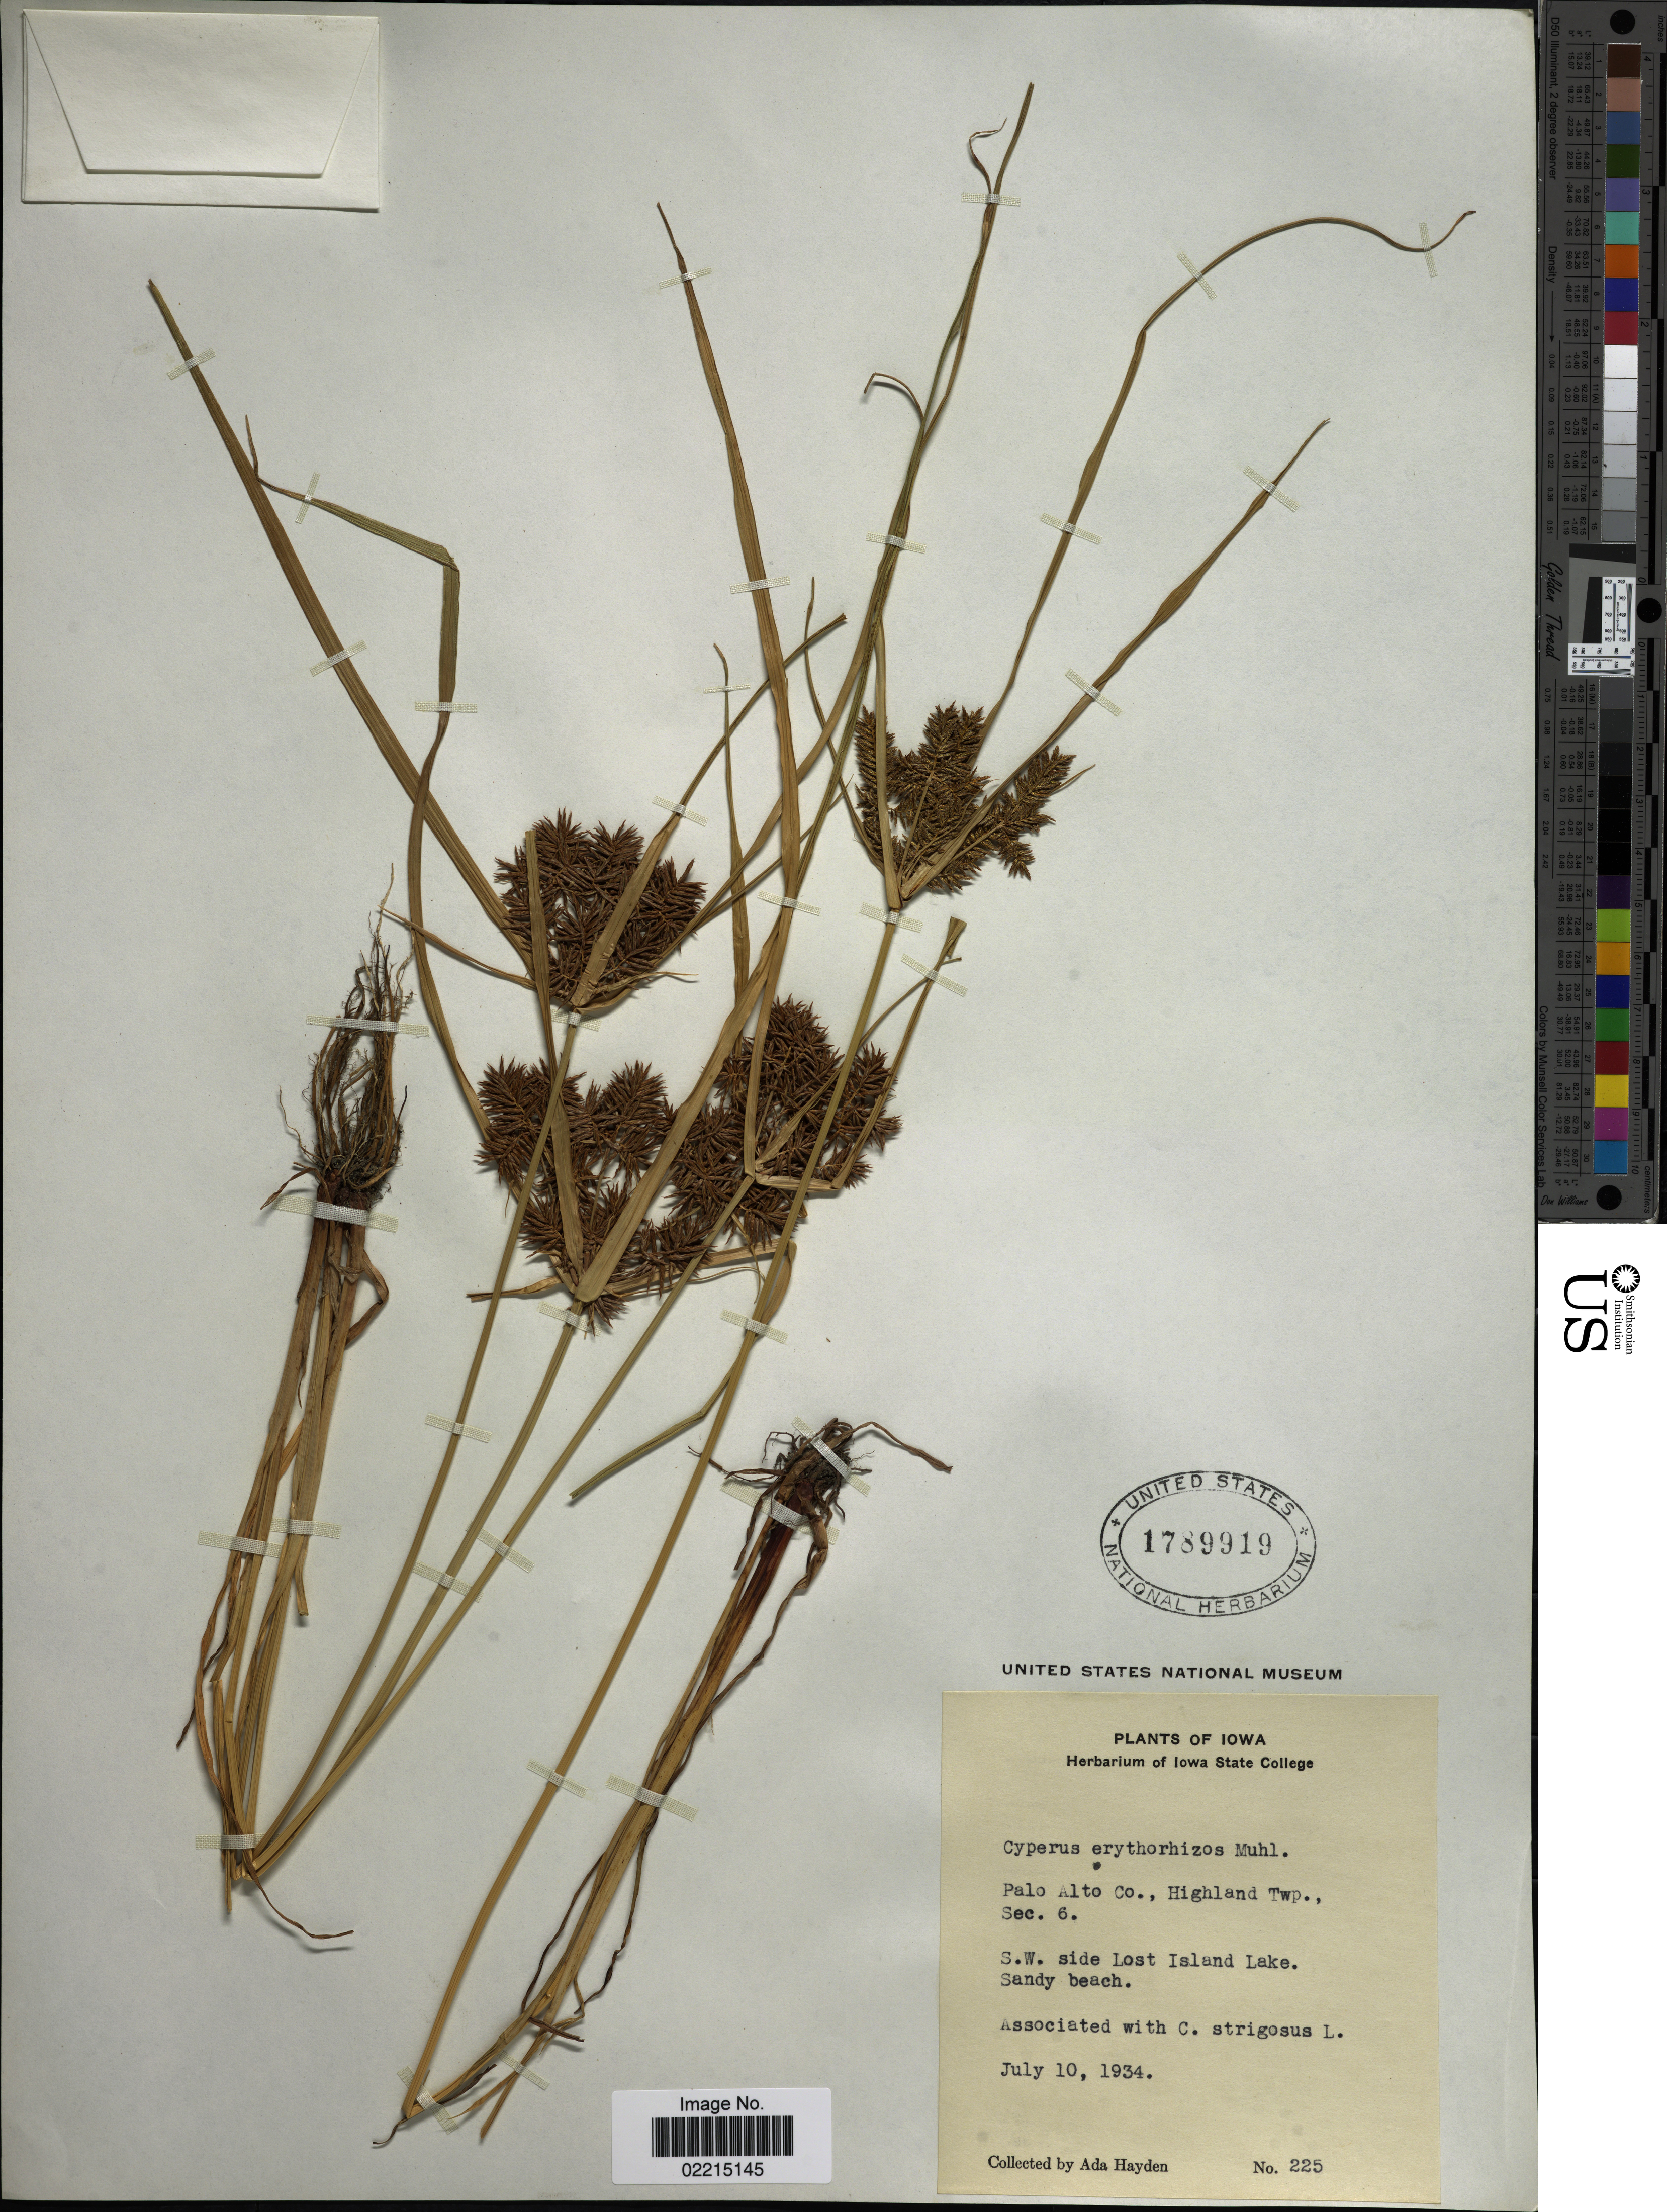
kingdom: Plantae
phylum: Tracheophyta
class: Liliopsida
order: Poales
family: Cyperaceae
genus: Cyperus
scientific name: Cyperus erythrorhizos Muhl.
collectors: Ada Hayden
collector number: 225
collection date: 1934-07-10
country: United States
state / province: Iowa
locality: Palo Alto Co., Highland Twp., Sec. 6. S.W. side Lost Island Lake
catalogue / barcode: US 1789919